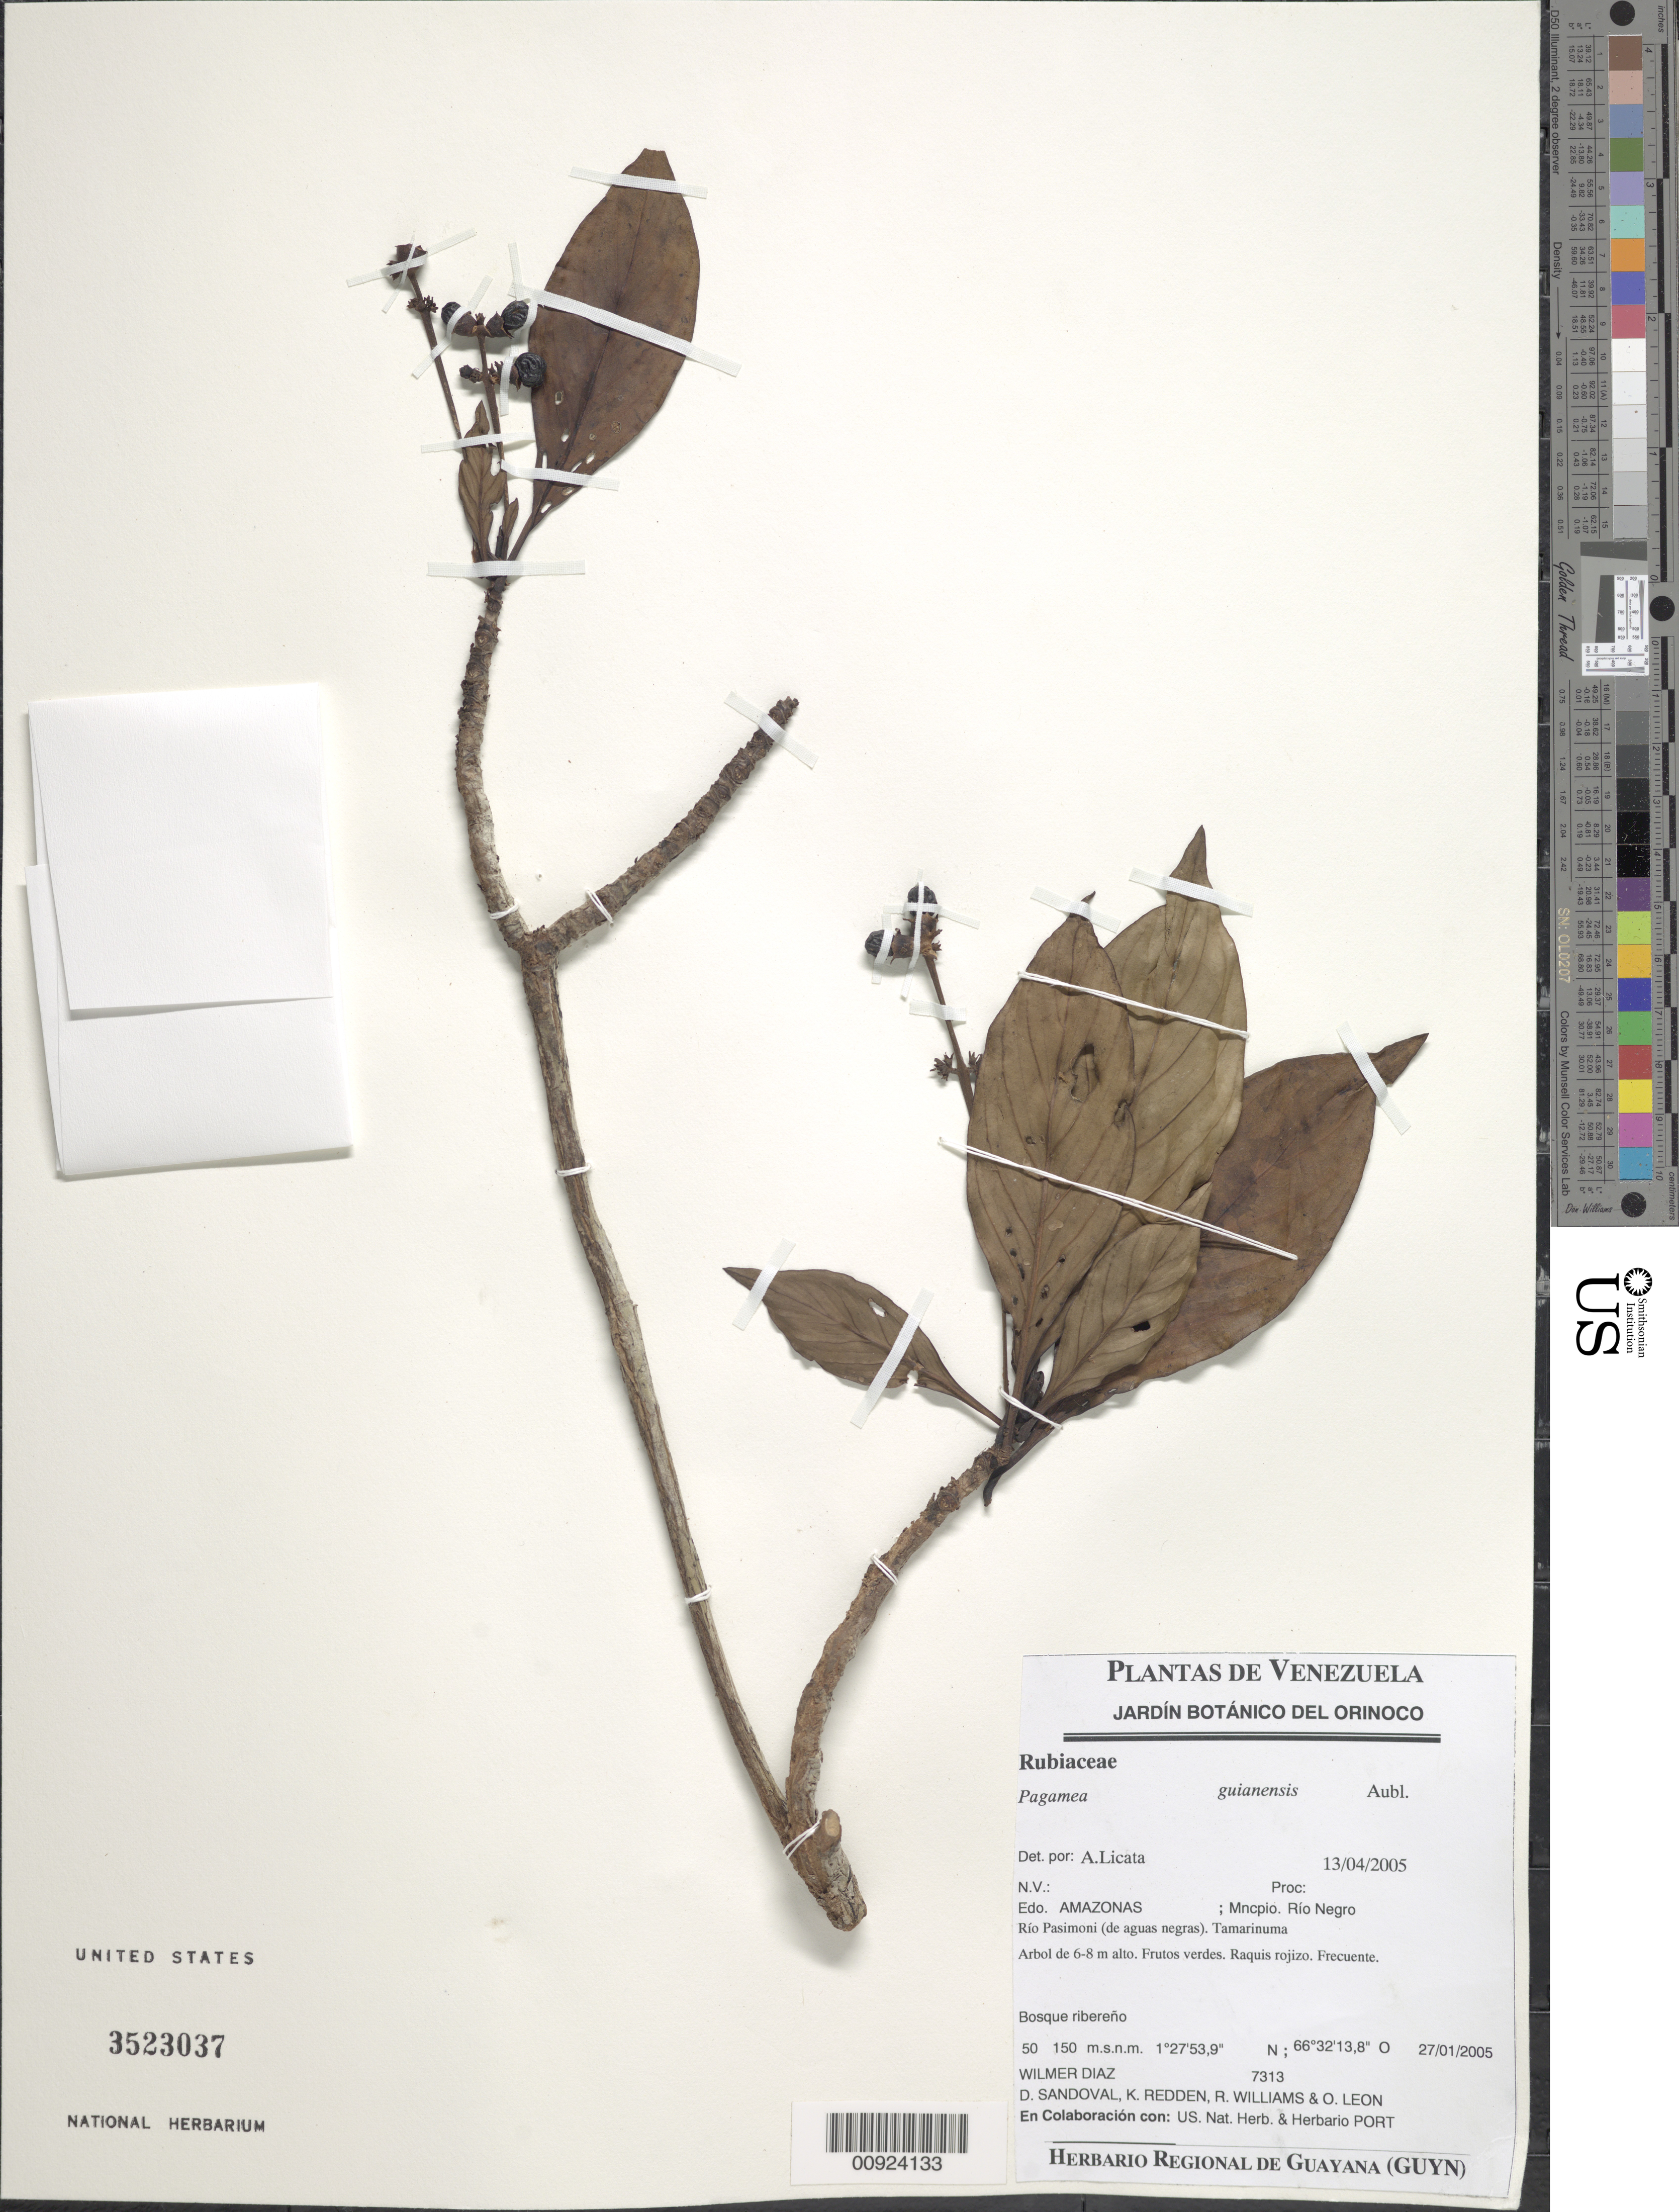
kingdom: Plantae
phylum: Tracheophyta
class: Magnoliopsida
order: Gentianales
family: Rubiaceae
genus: Pagamea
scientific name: Pagamea guianensis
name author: Aubl.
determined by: Licata, A., (PORT), Univ. Nac. Exp. de los Llanos Ezequiel Zamora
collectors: W. Díaz P., D. Sandoval, K. M. Redden, R. Williams & O. León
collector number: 7313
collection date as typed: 27-Jan-05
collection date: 2005-01-27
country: Venezuela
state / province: Amazonas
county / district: Río Negro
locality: Río Pasimoni, Tamarinuma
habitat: Bosque ribereno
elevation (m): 50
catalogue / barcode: US 3523037